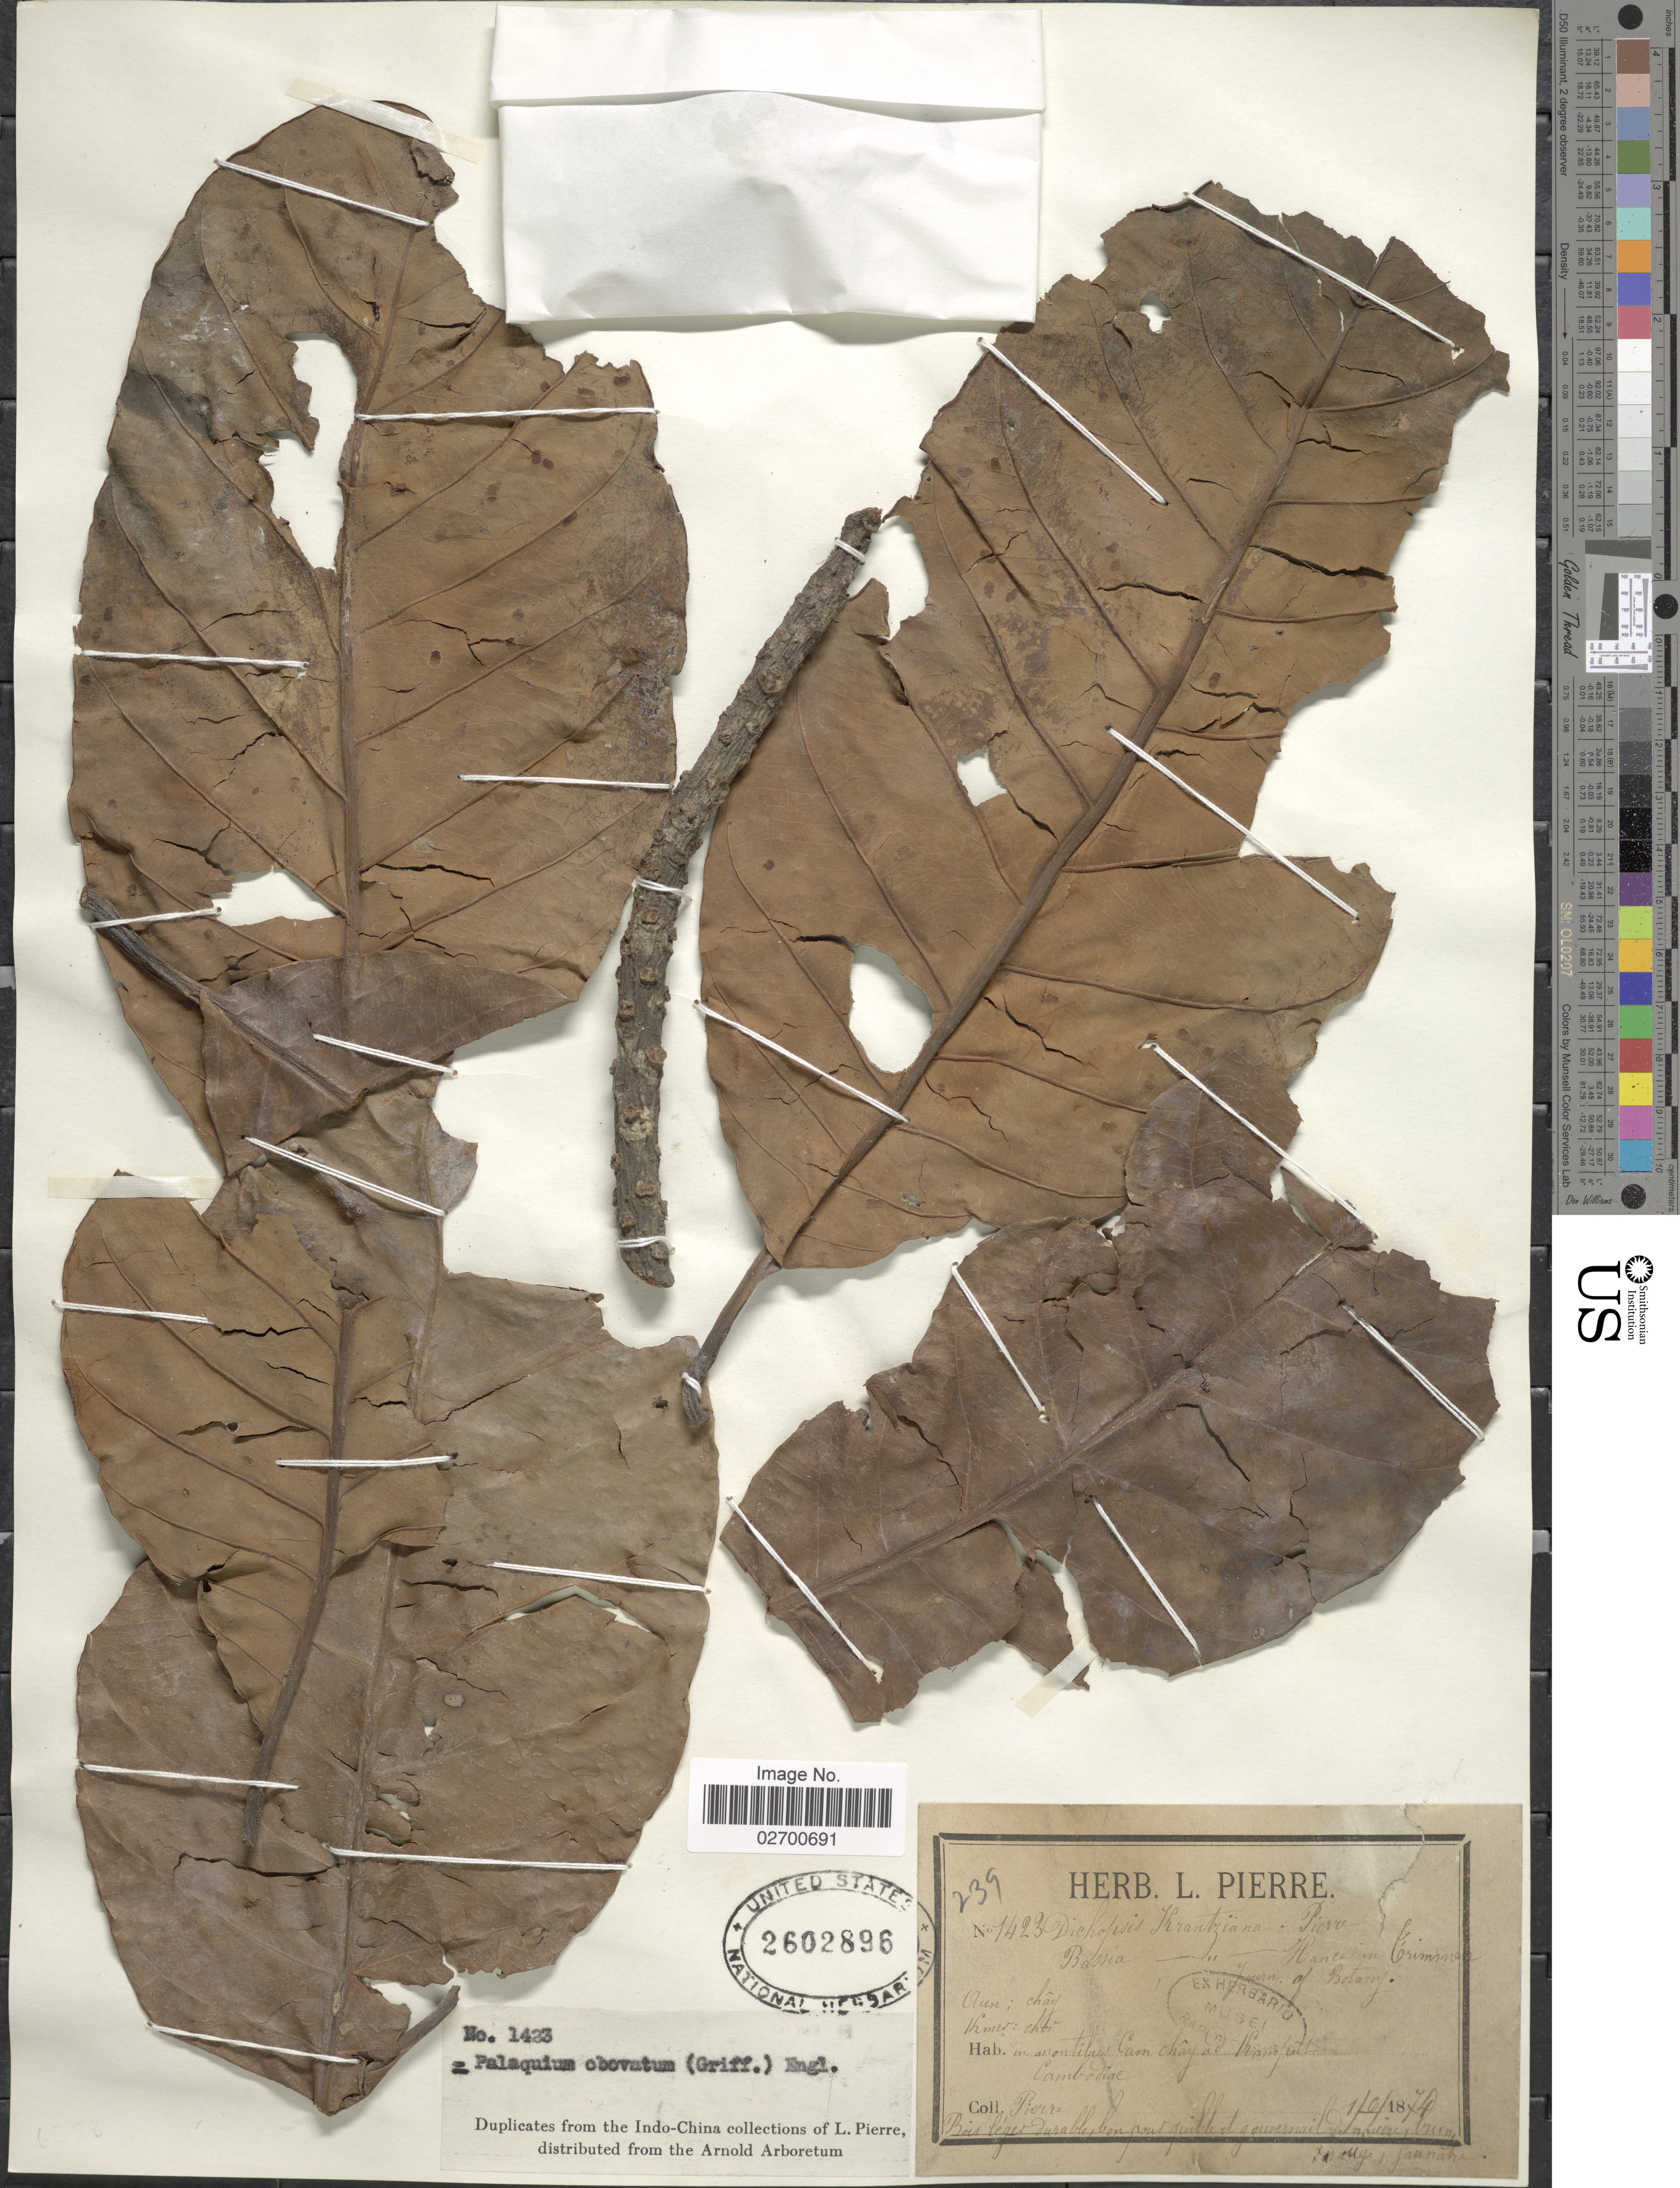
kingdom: Plantae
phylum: Tracheophyta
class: Magnoliopsida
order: Ericales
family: Sapotaceae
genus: Palaquium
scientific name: Palaquium obovatum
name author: (Griff.) Engl.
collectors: -- Pierre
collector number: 1423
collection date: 1874-06-01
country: Cambodia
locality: In monitibus Cam Chay ad Kamput Cambodia.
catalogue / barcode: US 2602896